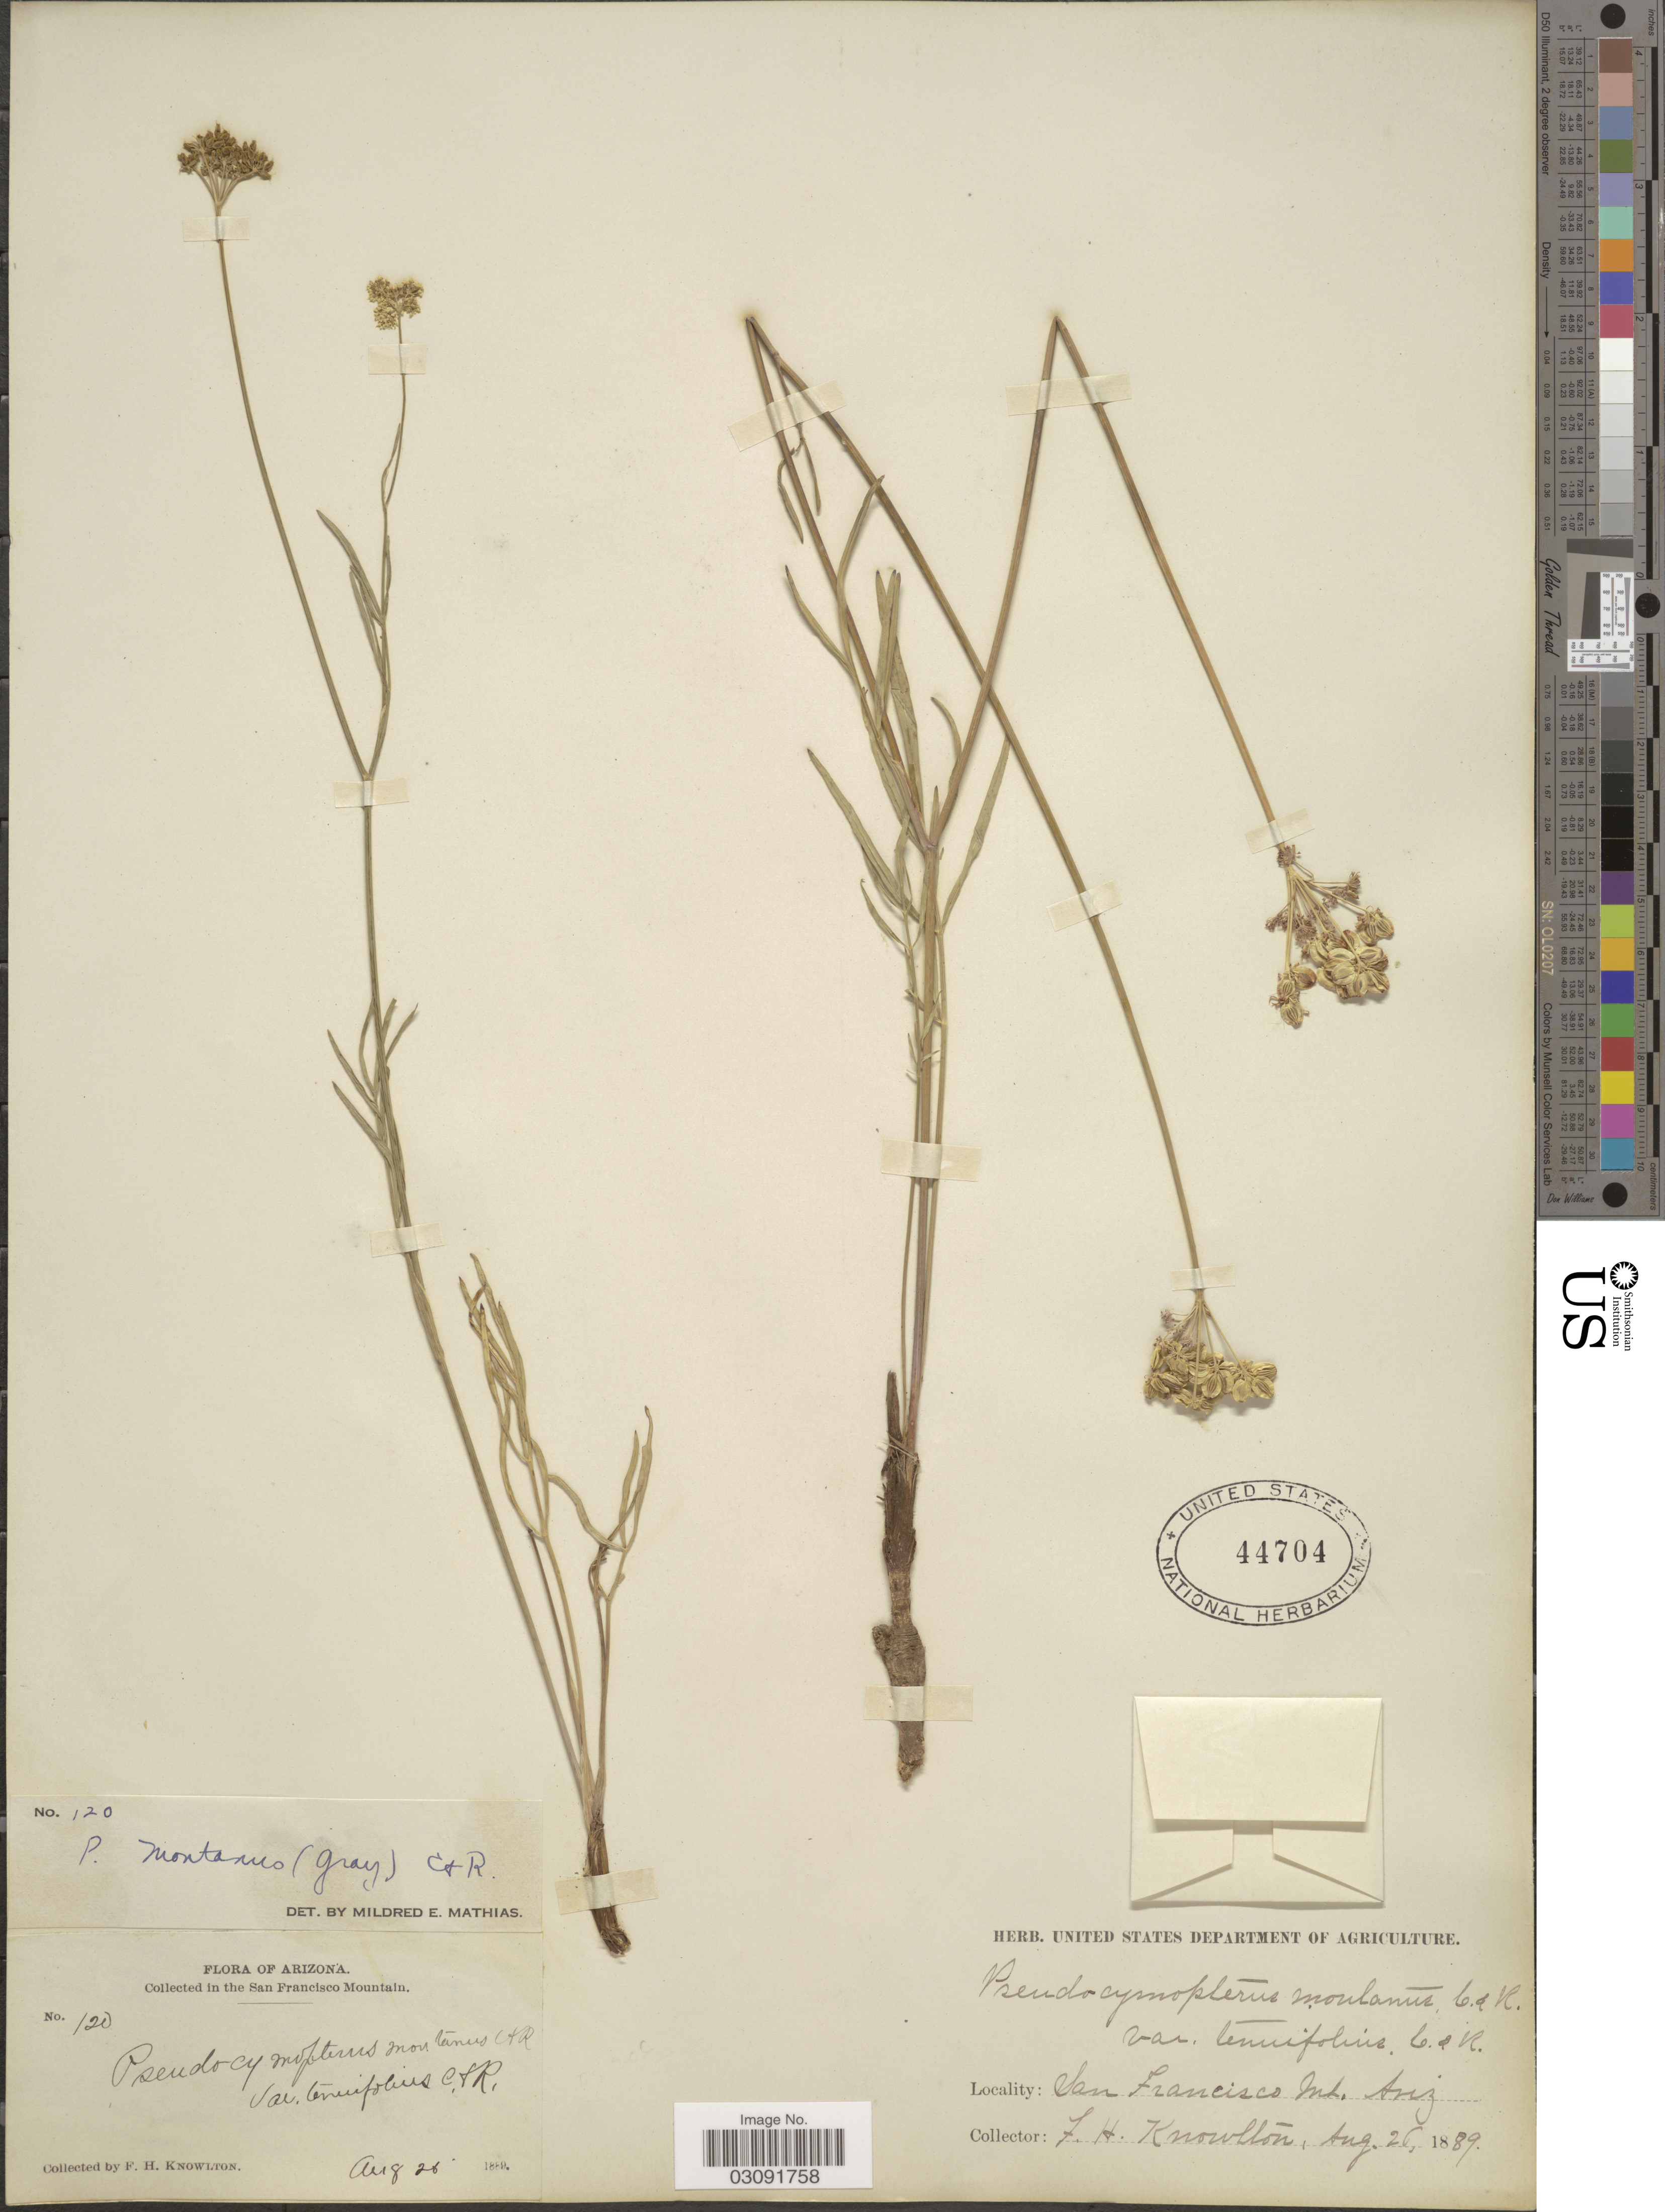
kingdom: Plantae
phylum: Tracheophyta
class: Magnoliopsida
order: Apiales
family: Apiaceae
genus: Pseudocymopterus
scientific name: Pseudocymopterus montanus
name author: (A. Gray) J.M. Coult. & Rose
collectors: F. H. Knowlton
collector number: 120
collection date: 1889-08-26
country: United States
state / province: Arizona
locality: In The Francisco Mountain.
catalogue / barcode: US 44704